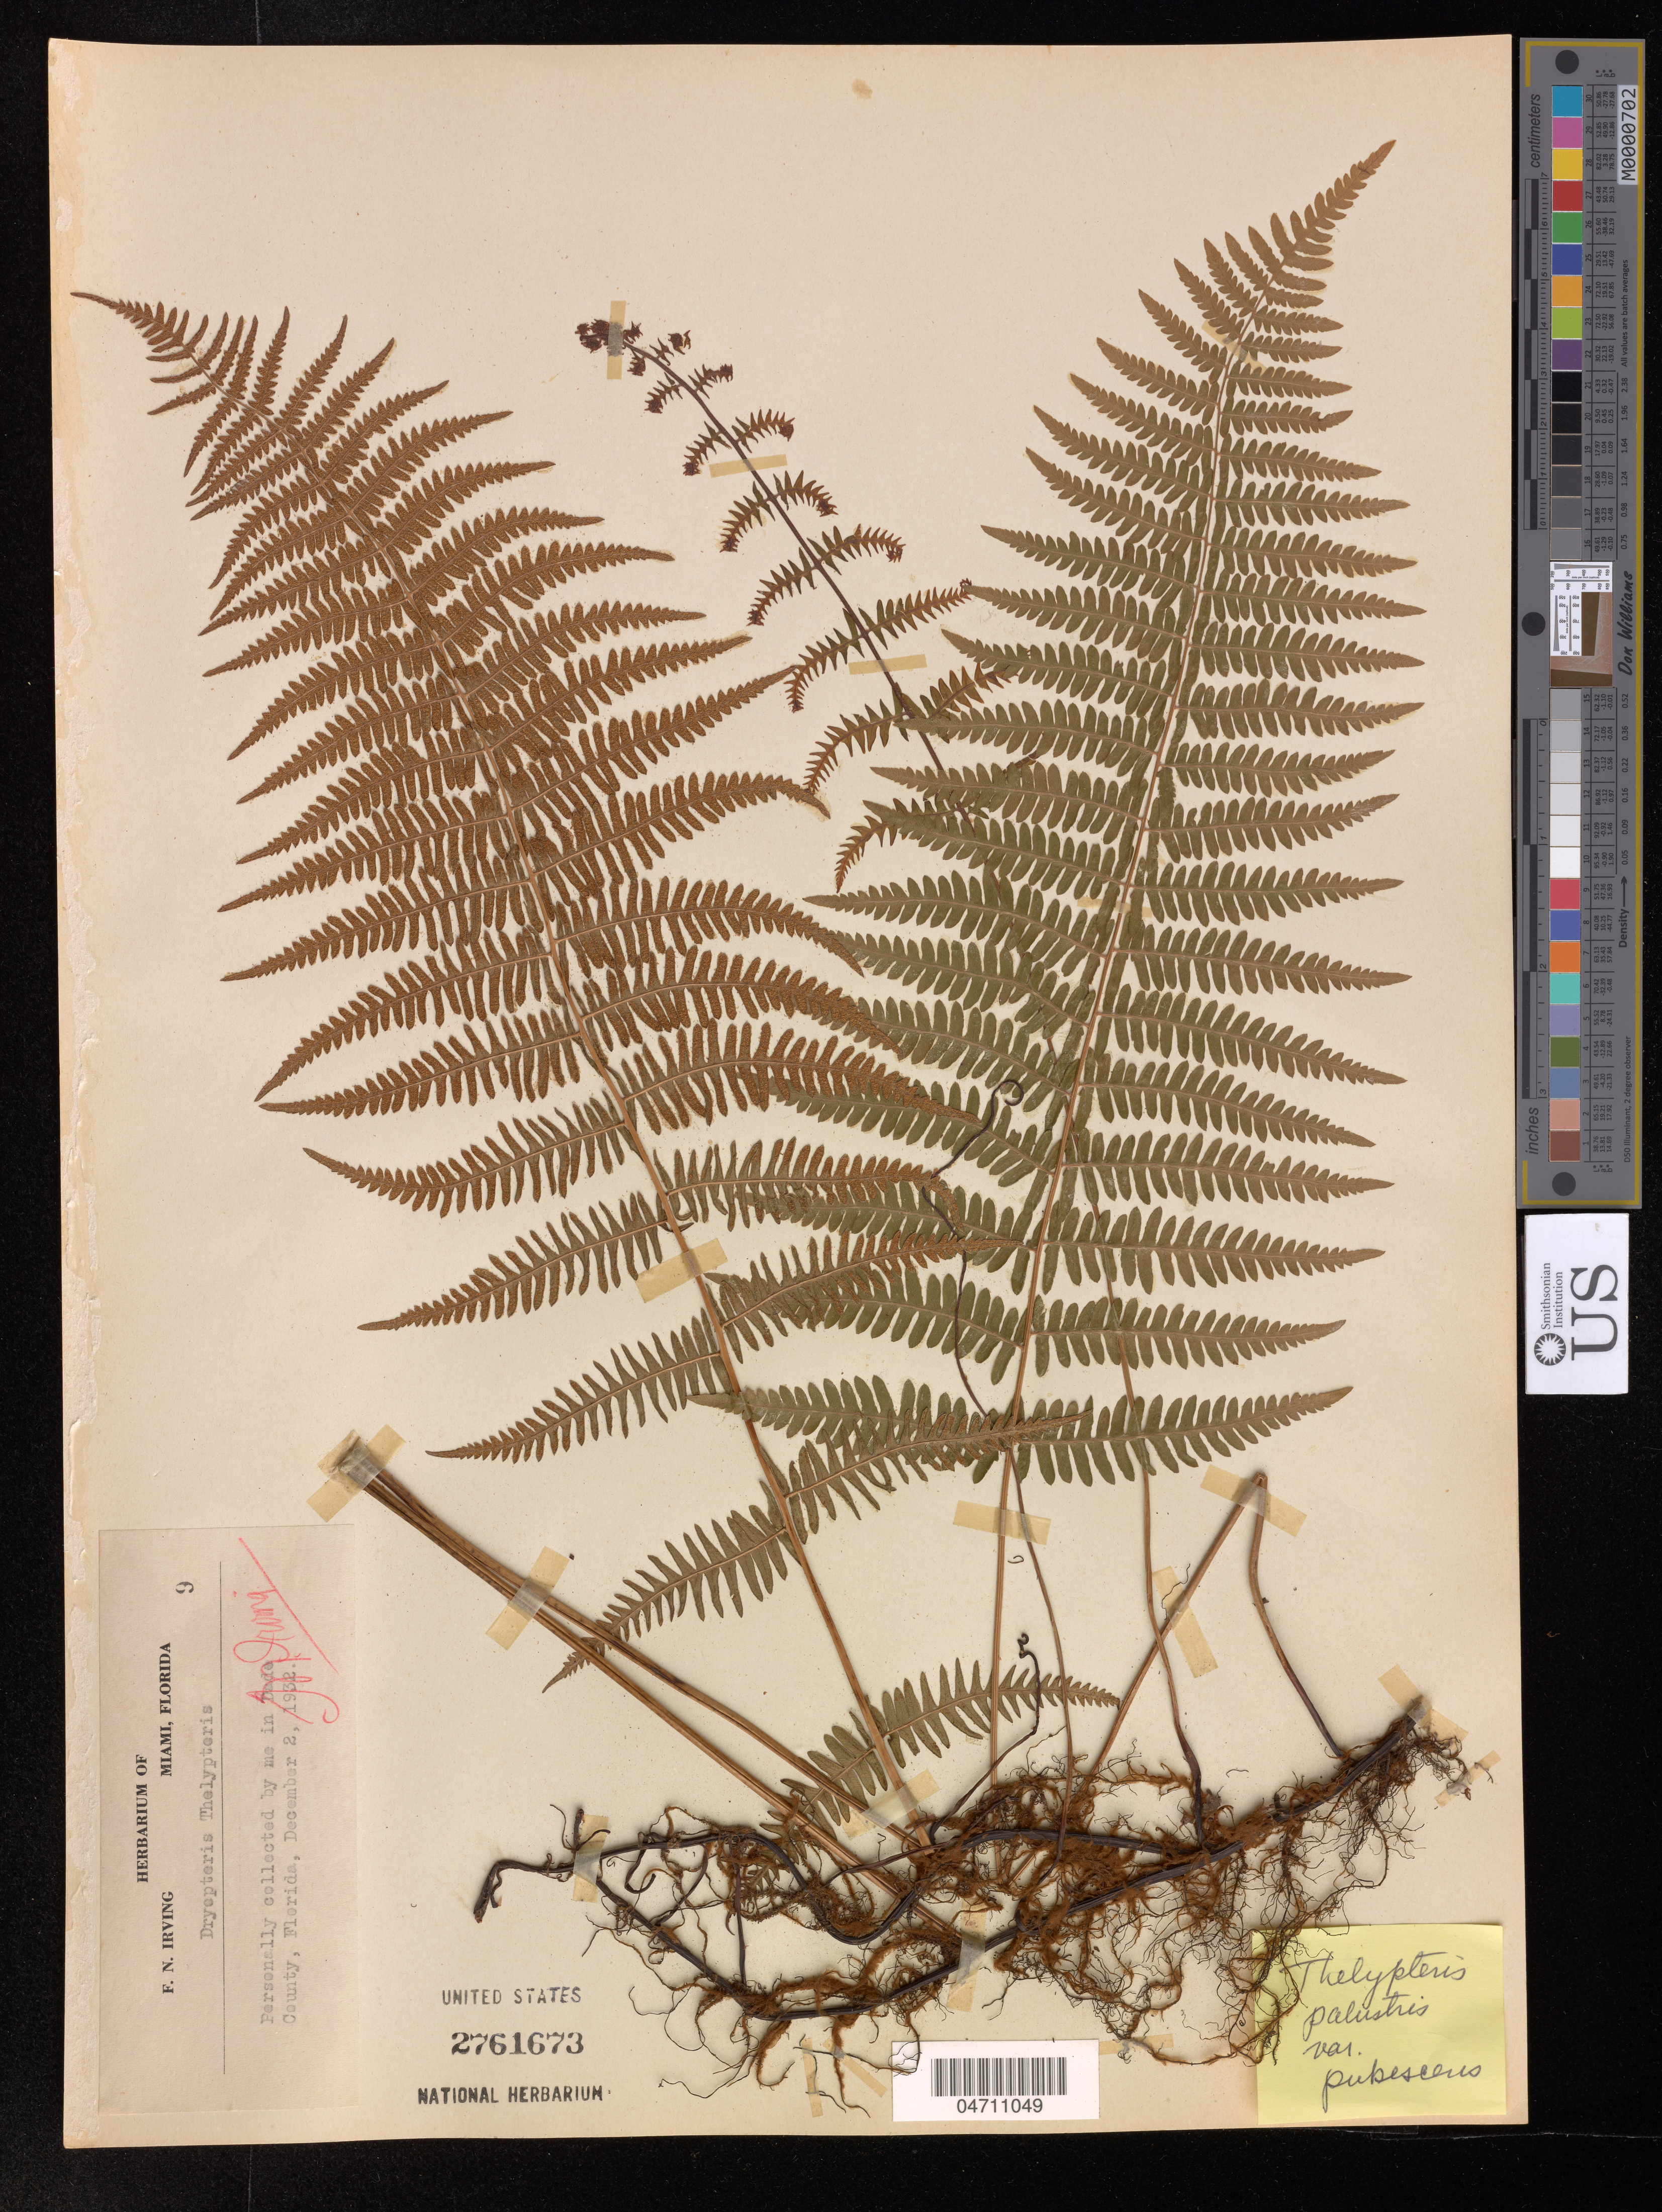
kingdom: Plantae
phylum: Tracheophyta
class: Polypodiopsida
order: Polypodiales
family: Thelypteridaceae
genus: Thelypteris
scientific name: Thelypteris palustris var. pubescens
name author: (Laws.) Fernald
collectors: F. Irving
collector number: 9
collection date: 1932-12-02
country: Puerto Rico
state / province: Florida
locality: Dade County.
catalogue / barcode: US 2761673